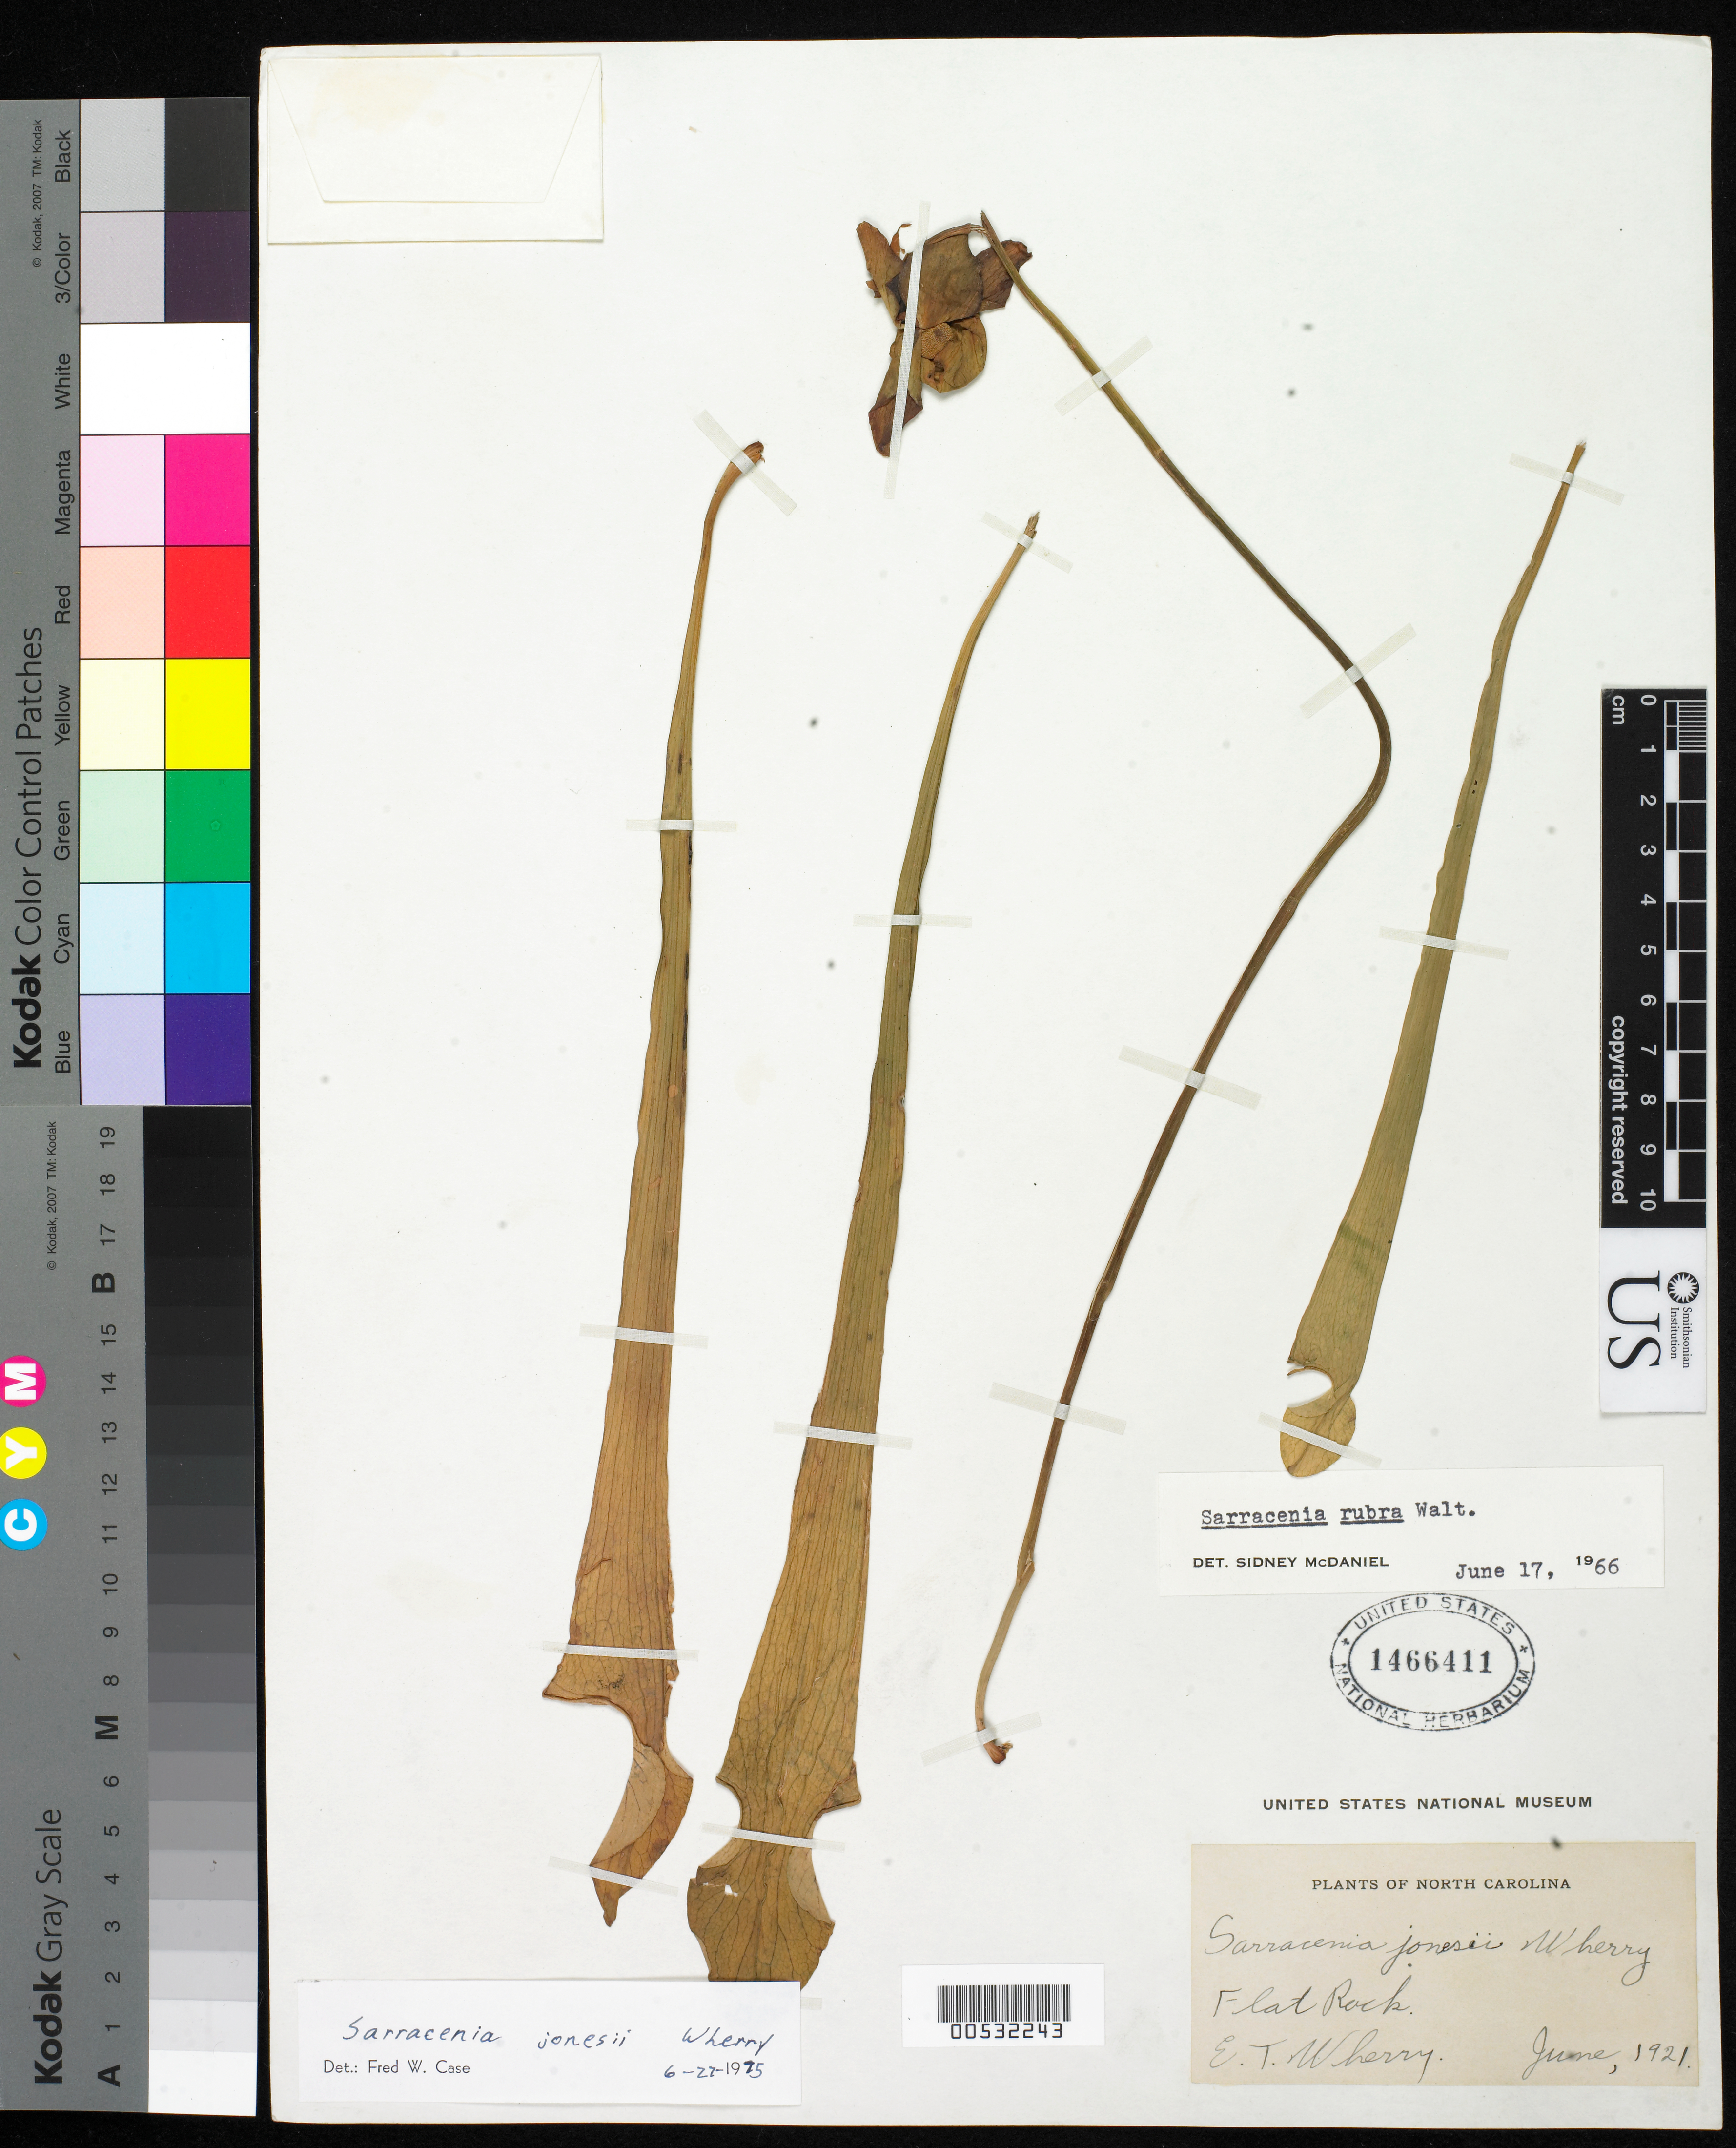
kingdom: Plantae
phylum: Tracheophyta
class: Magnoliopsida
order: Ericales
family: Sarraceniaceae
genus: Sarracenia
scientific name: Sarracenia jonesii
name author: Wherry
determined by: Case, F. W.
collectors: E. T. Wherry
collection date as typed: Jun 1921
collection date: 1921-06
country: United States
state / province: North Carolina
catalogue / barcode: US 1466411